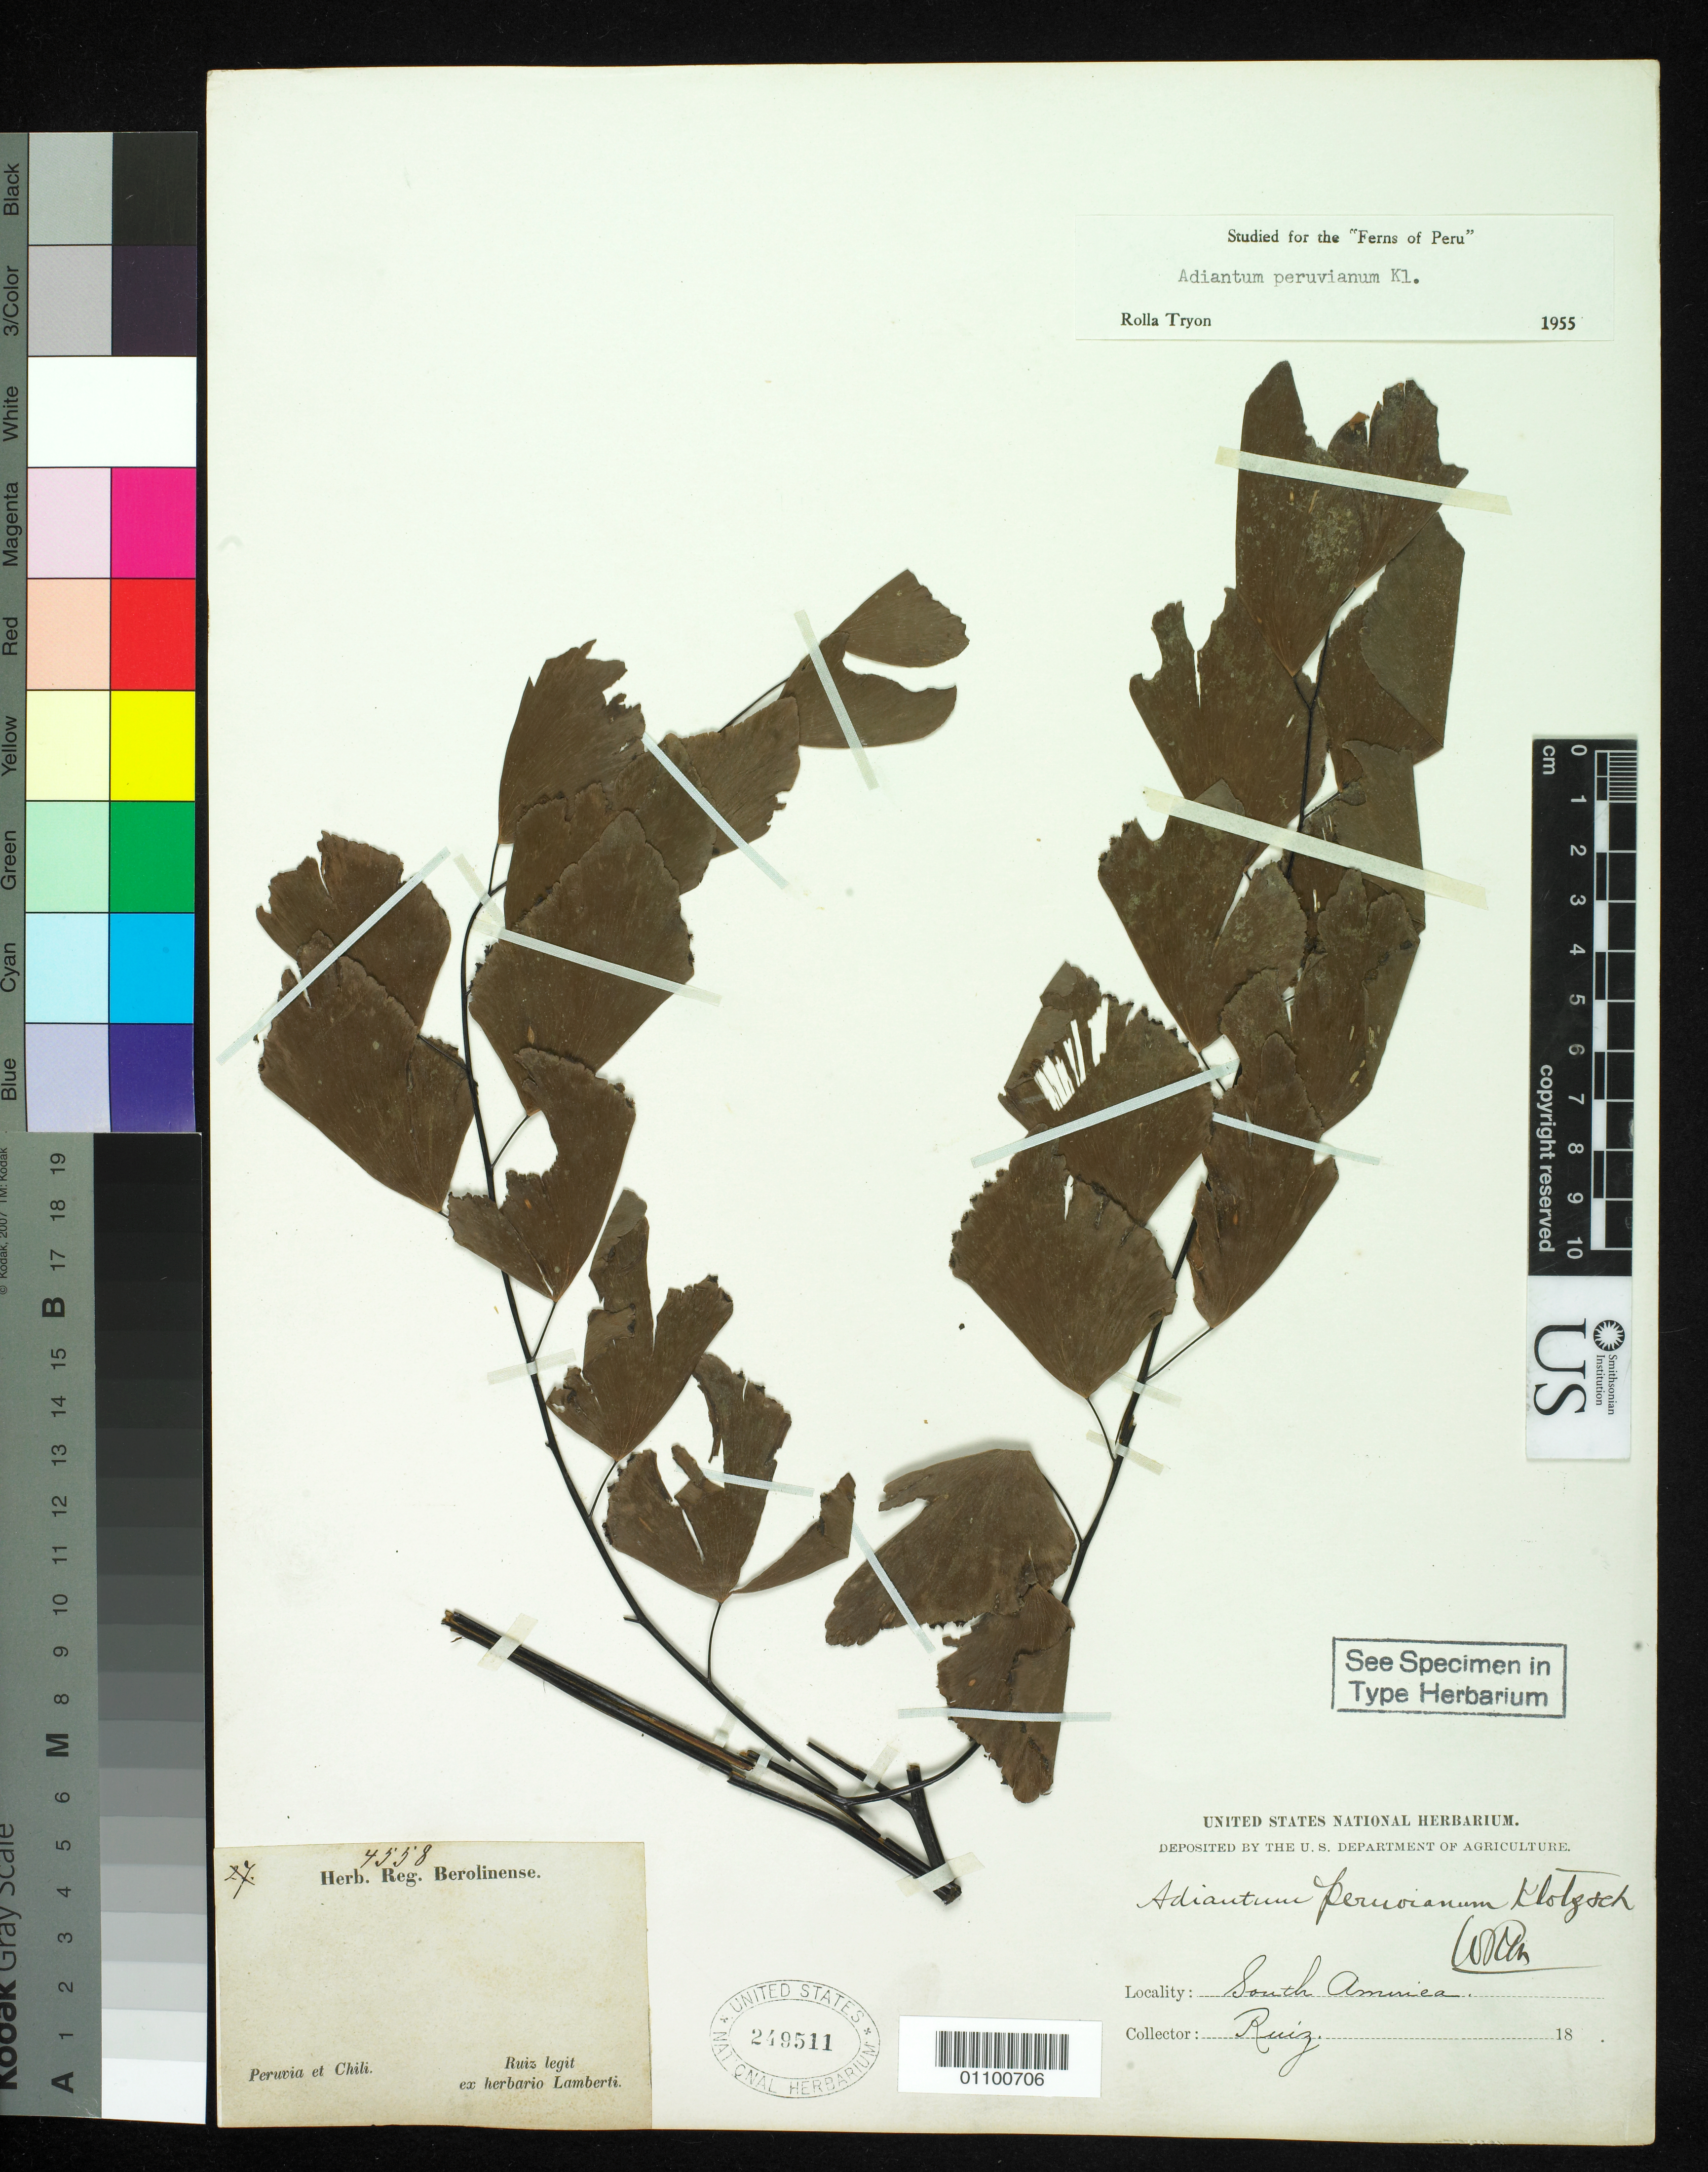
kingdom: Plantae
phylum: Tracheophyta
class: Polypodiopsida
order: Polypodiales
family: Pteridaceae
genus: Adiantum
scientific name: Adiantum peruvianum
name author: Klotzsch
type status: Syntype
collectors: H. Ruiz López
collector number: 27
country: Chile / Peru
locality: "Peruvia et Chili"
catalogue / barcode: US 249511